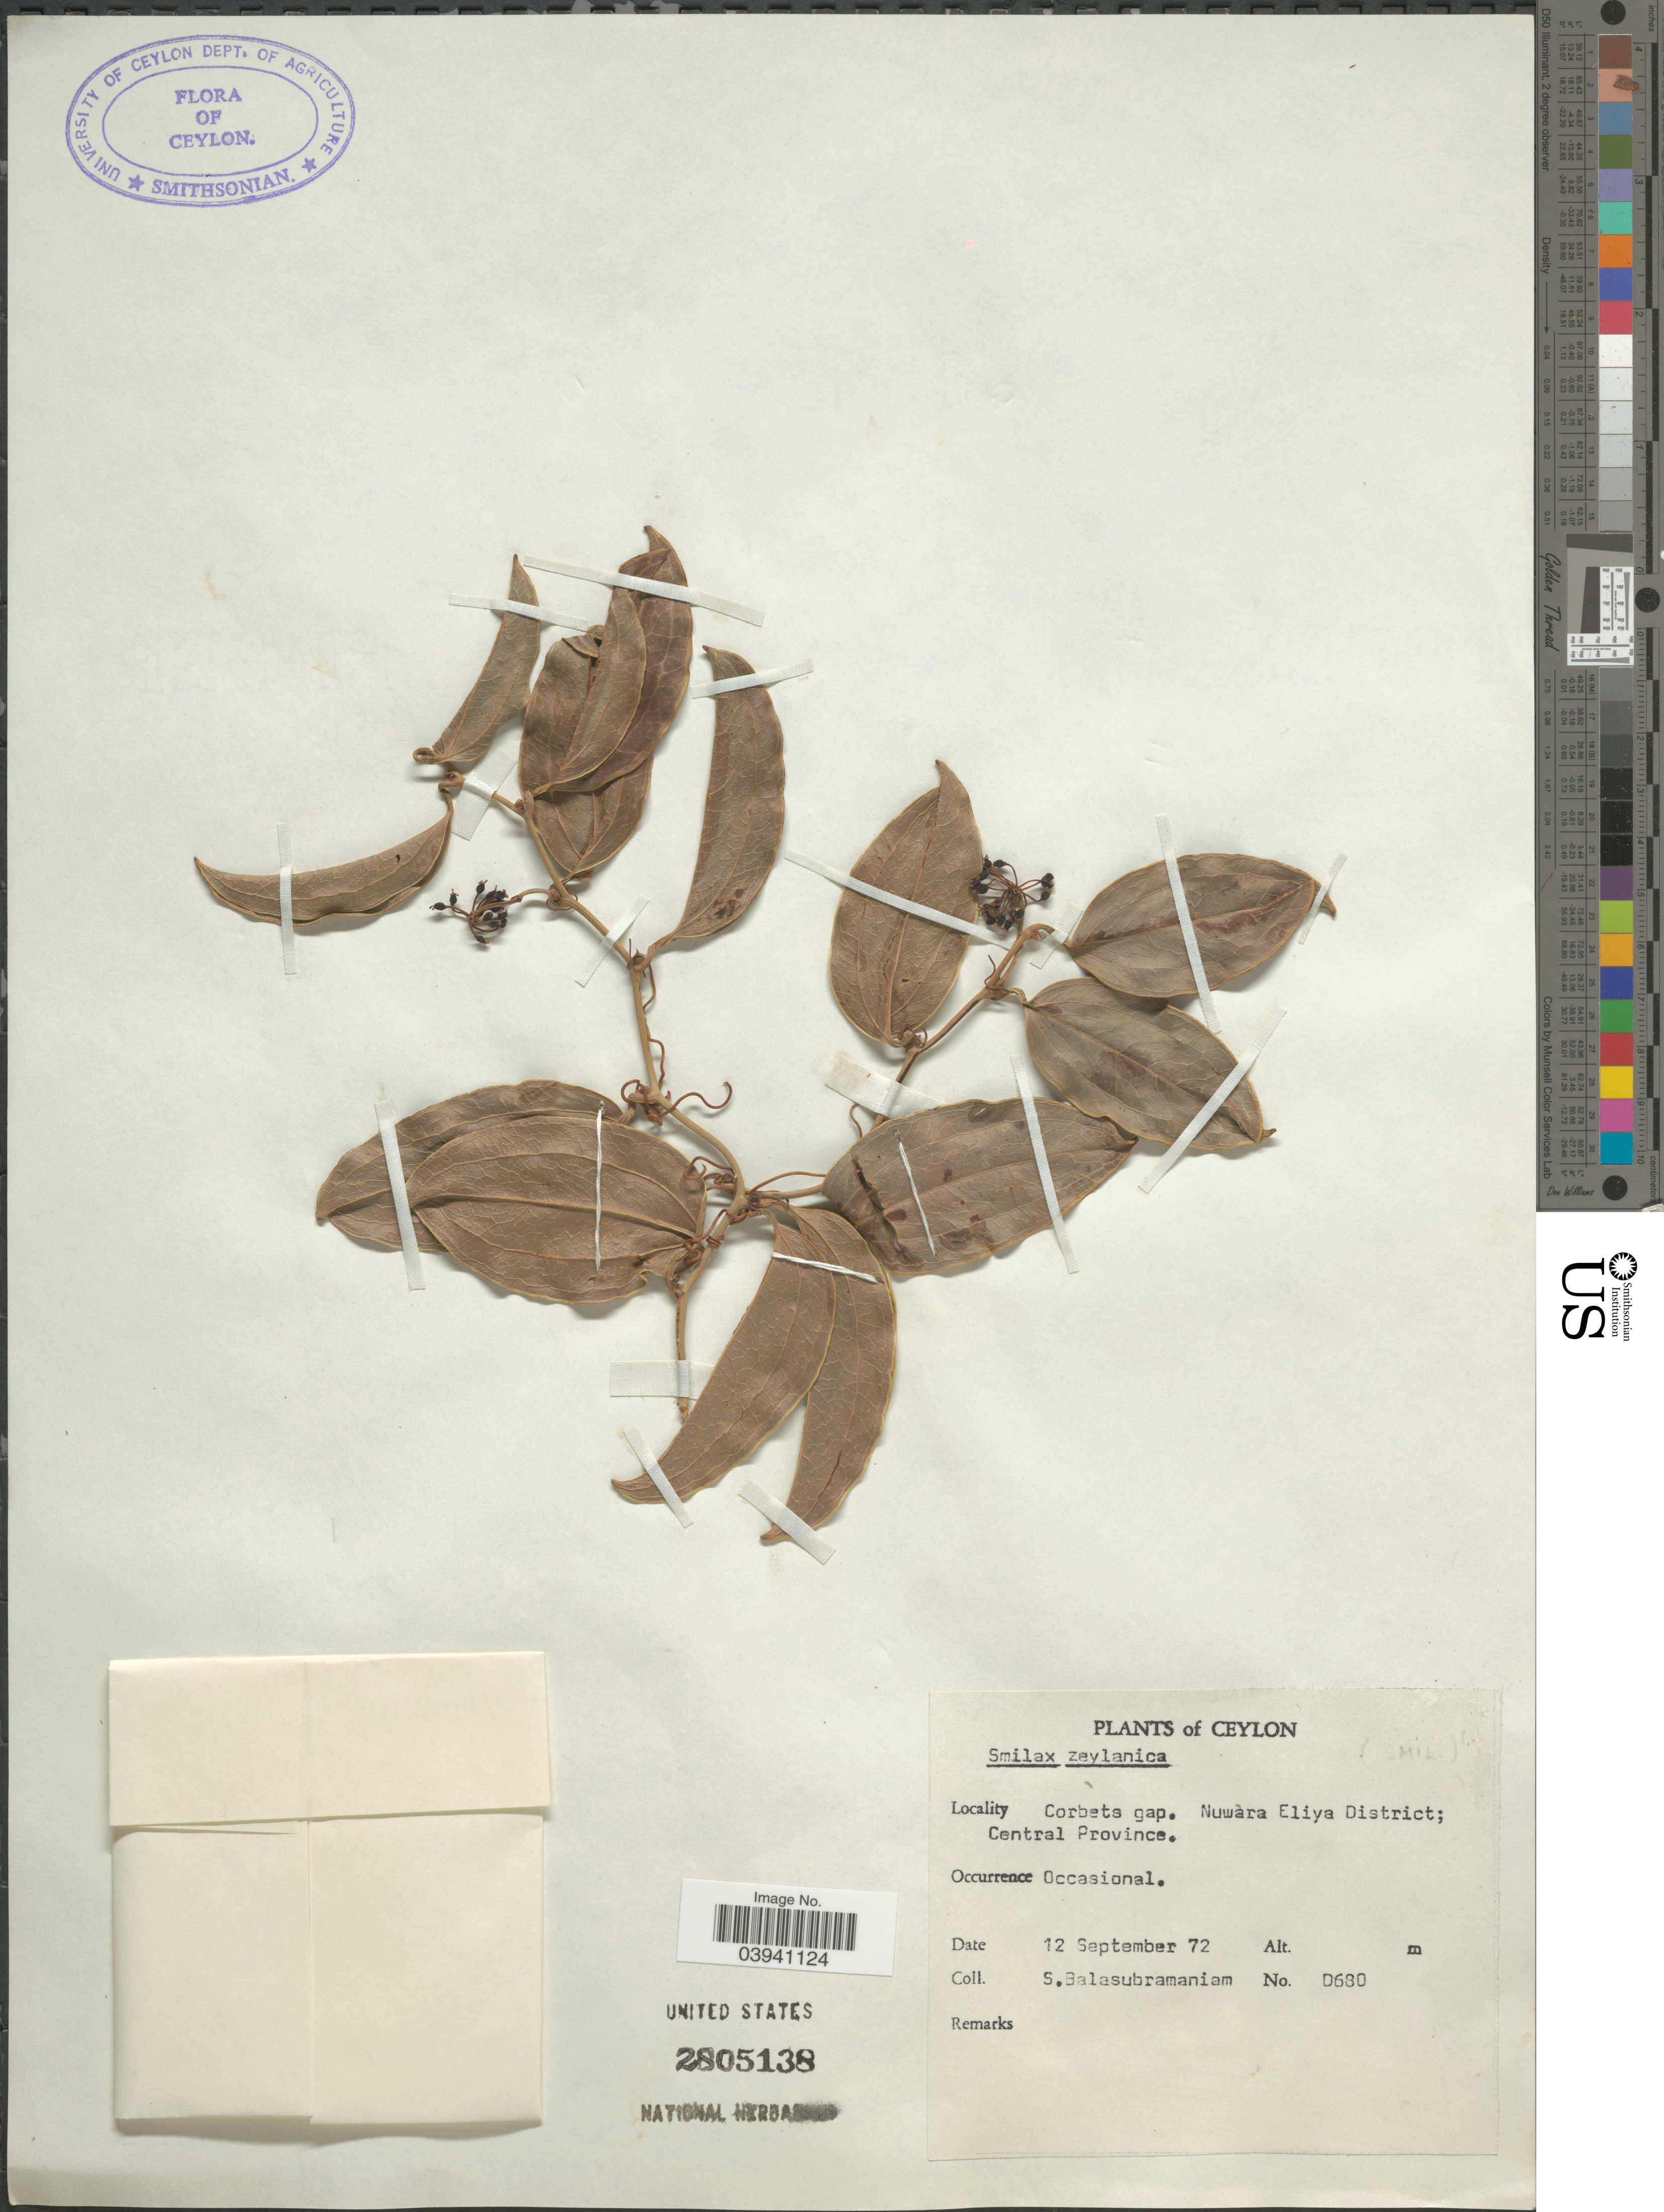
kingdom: Plantae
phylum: Tracheophyta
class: Liliopsida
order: Liliales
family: Smilacaceae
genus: Smilax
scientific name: Smilax zeylanica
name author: L.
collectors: S. Balasubramaniam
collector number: D680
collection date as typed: Transcribed d/m/y: 12/9/72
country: Sri Lanka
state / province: Central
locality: Ceylon. Corbets gap. Nuwara Eliya District.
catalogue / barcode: US 2805138